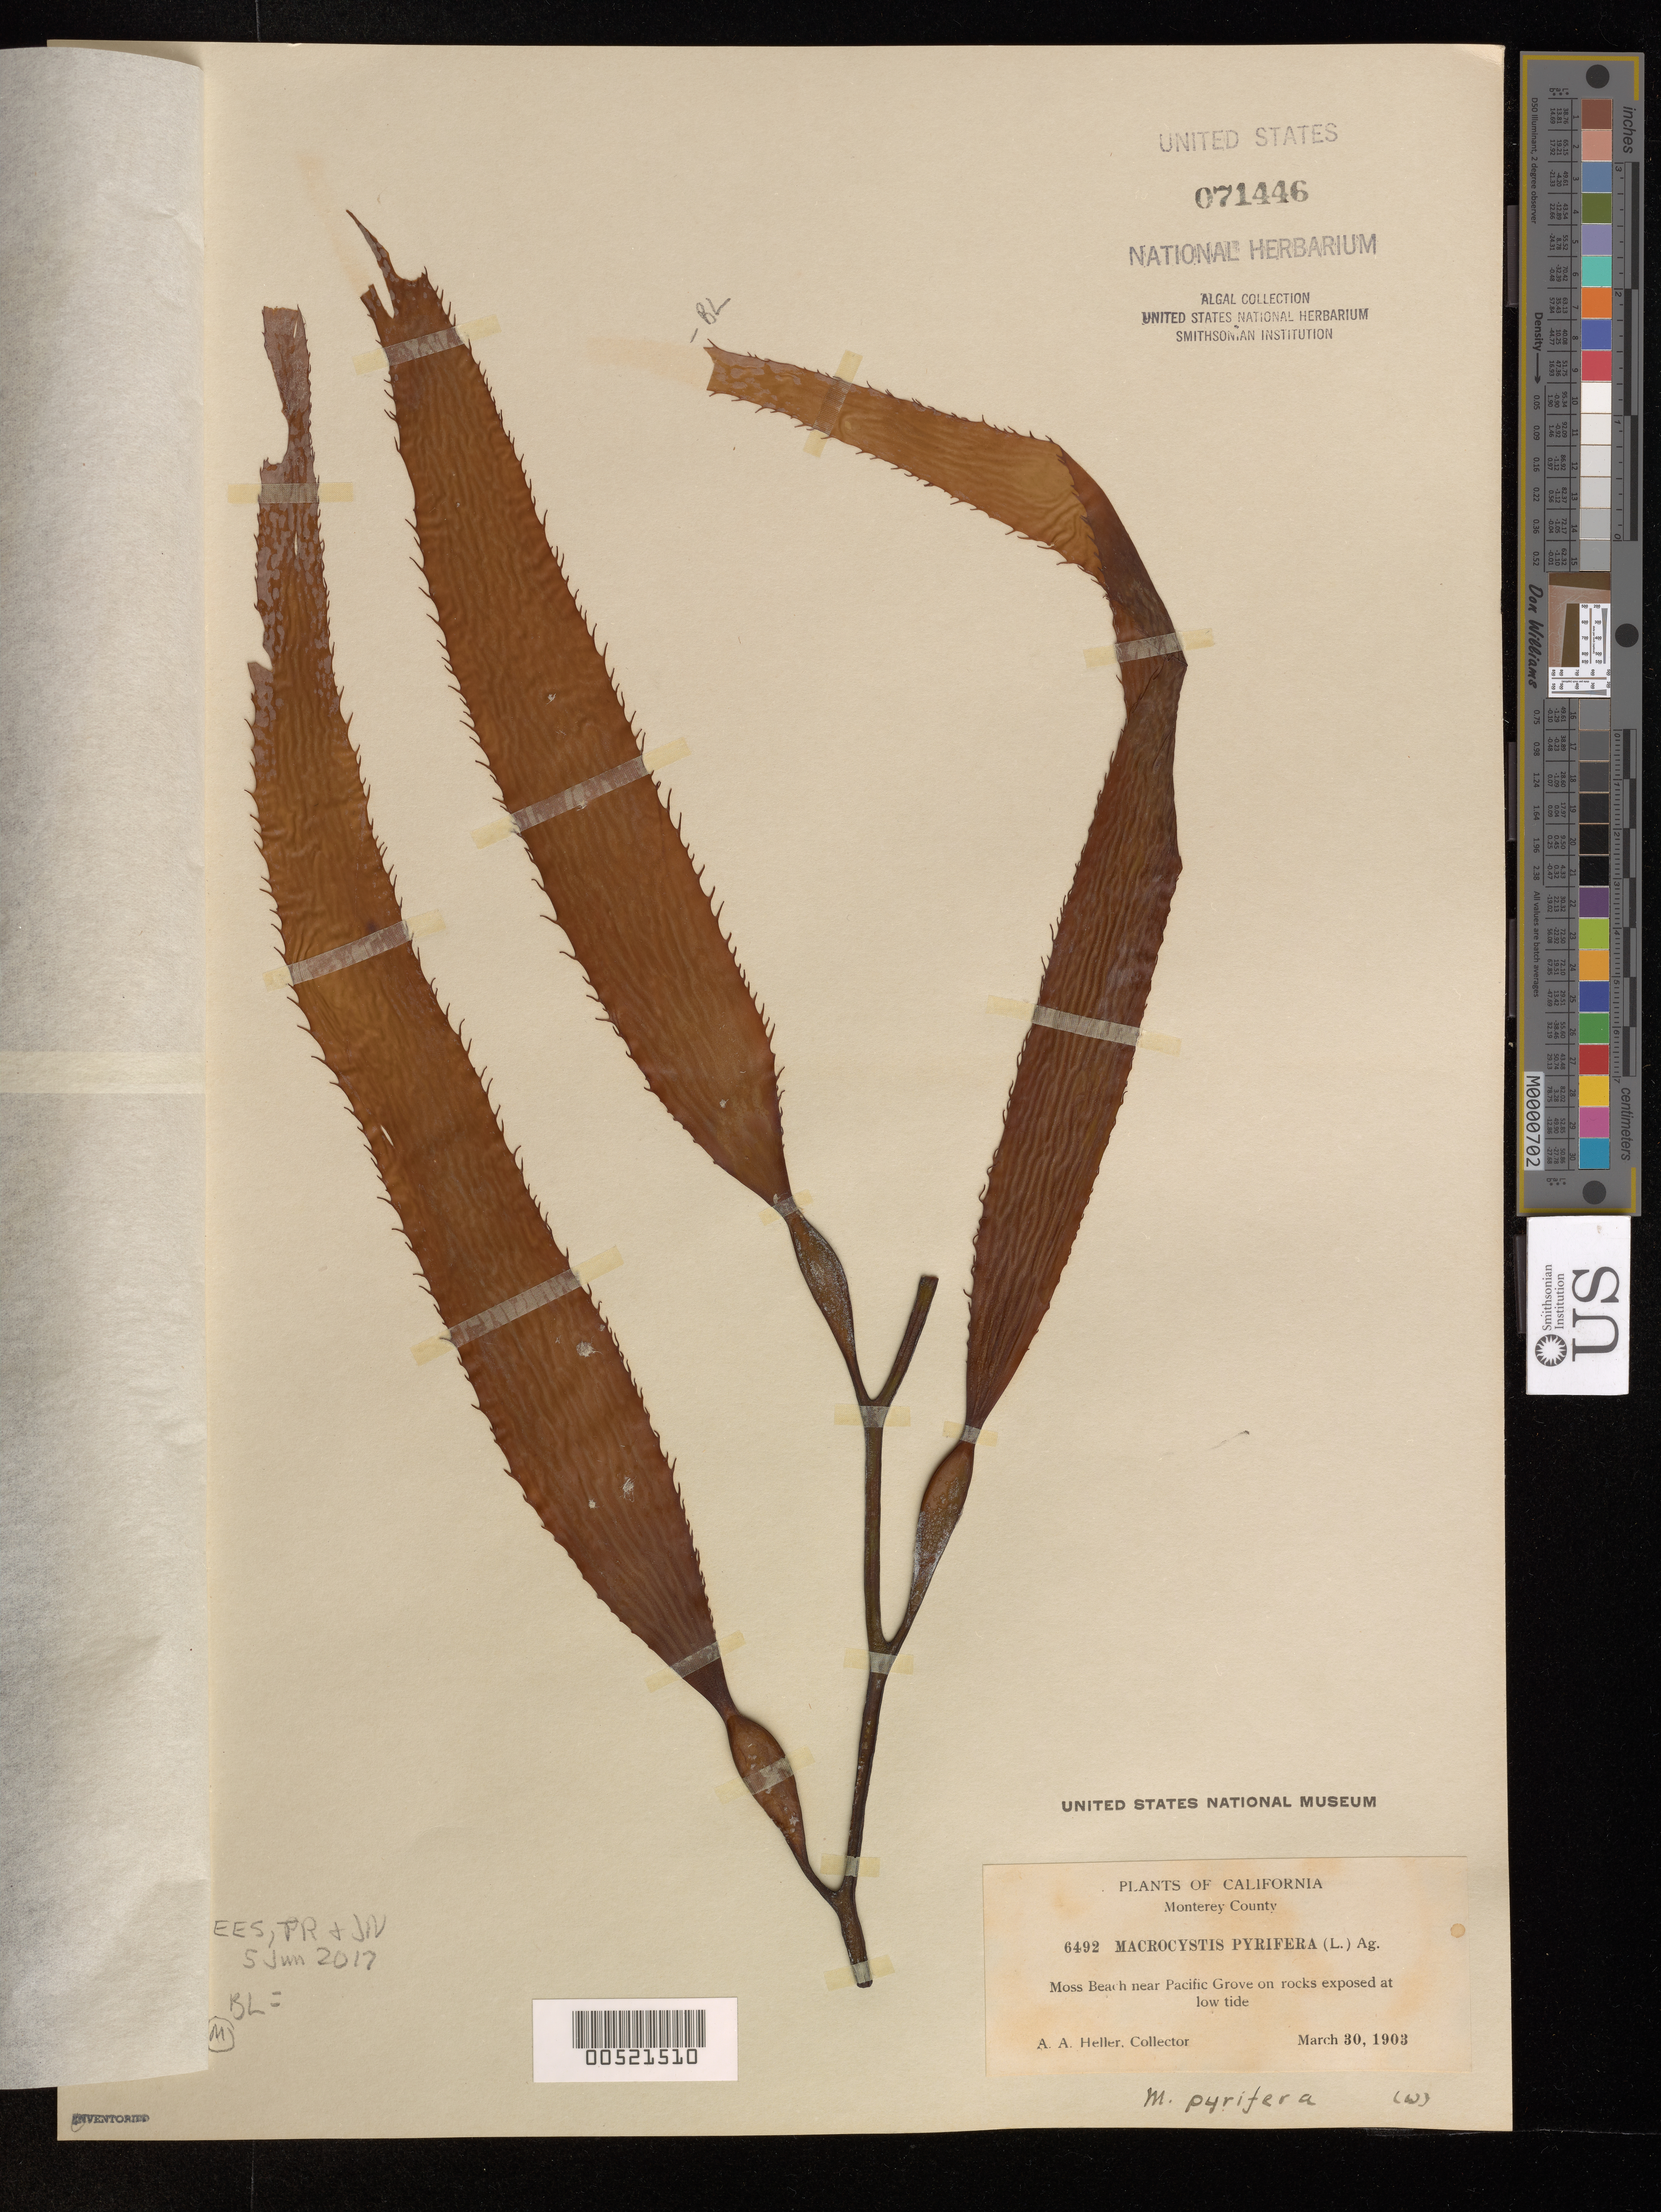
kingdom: Chromista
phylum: Ochrophyta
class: Phaeophyceae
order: Laminariales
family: Laminariaceae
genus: Macrocystis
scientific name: Macrocystis pyrifera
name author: (L.) C. Agardh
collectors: A. A. Heller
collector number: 6492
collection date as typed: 30 Mar 1903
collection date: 1903-03-30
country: United States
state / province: California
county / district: Monterey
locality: Moss Beach, near Pacific Grove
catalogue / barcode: US 71446